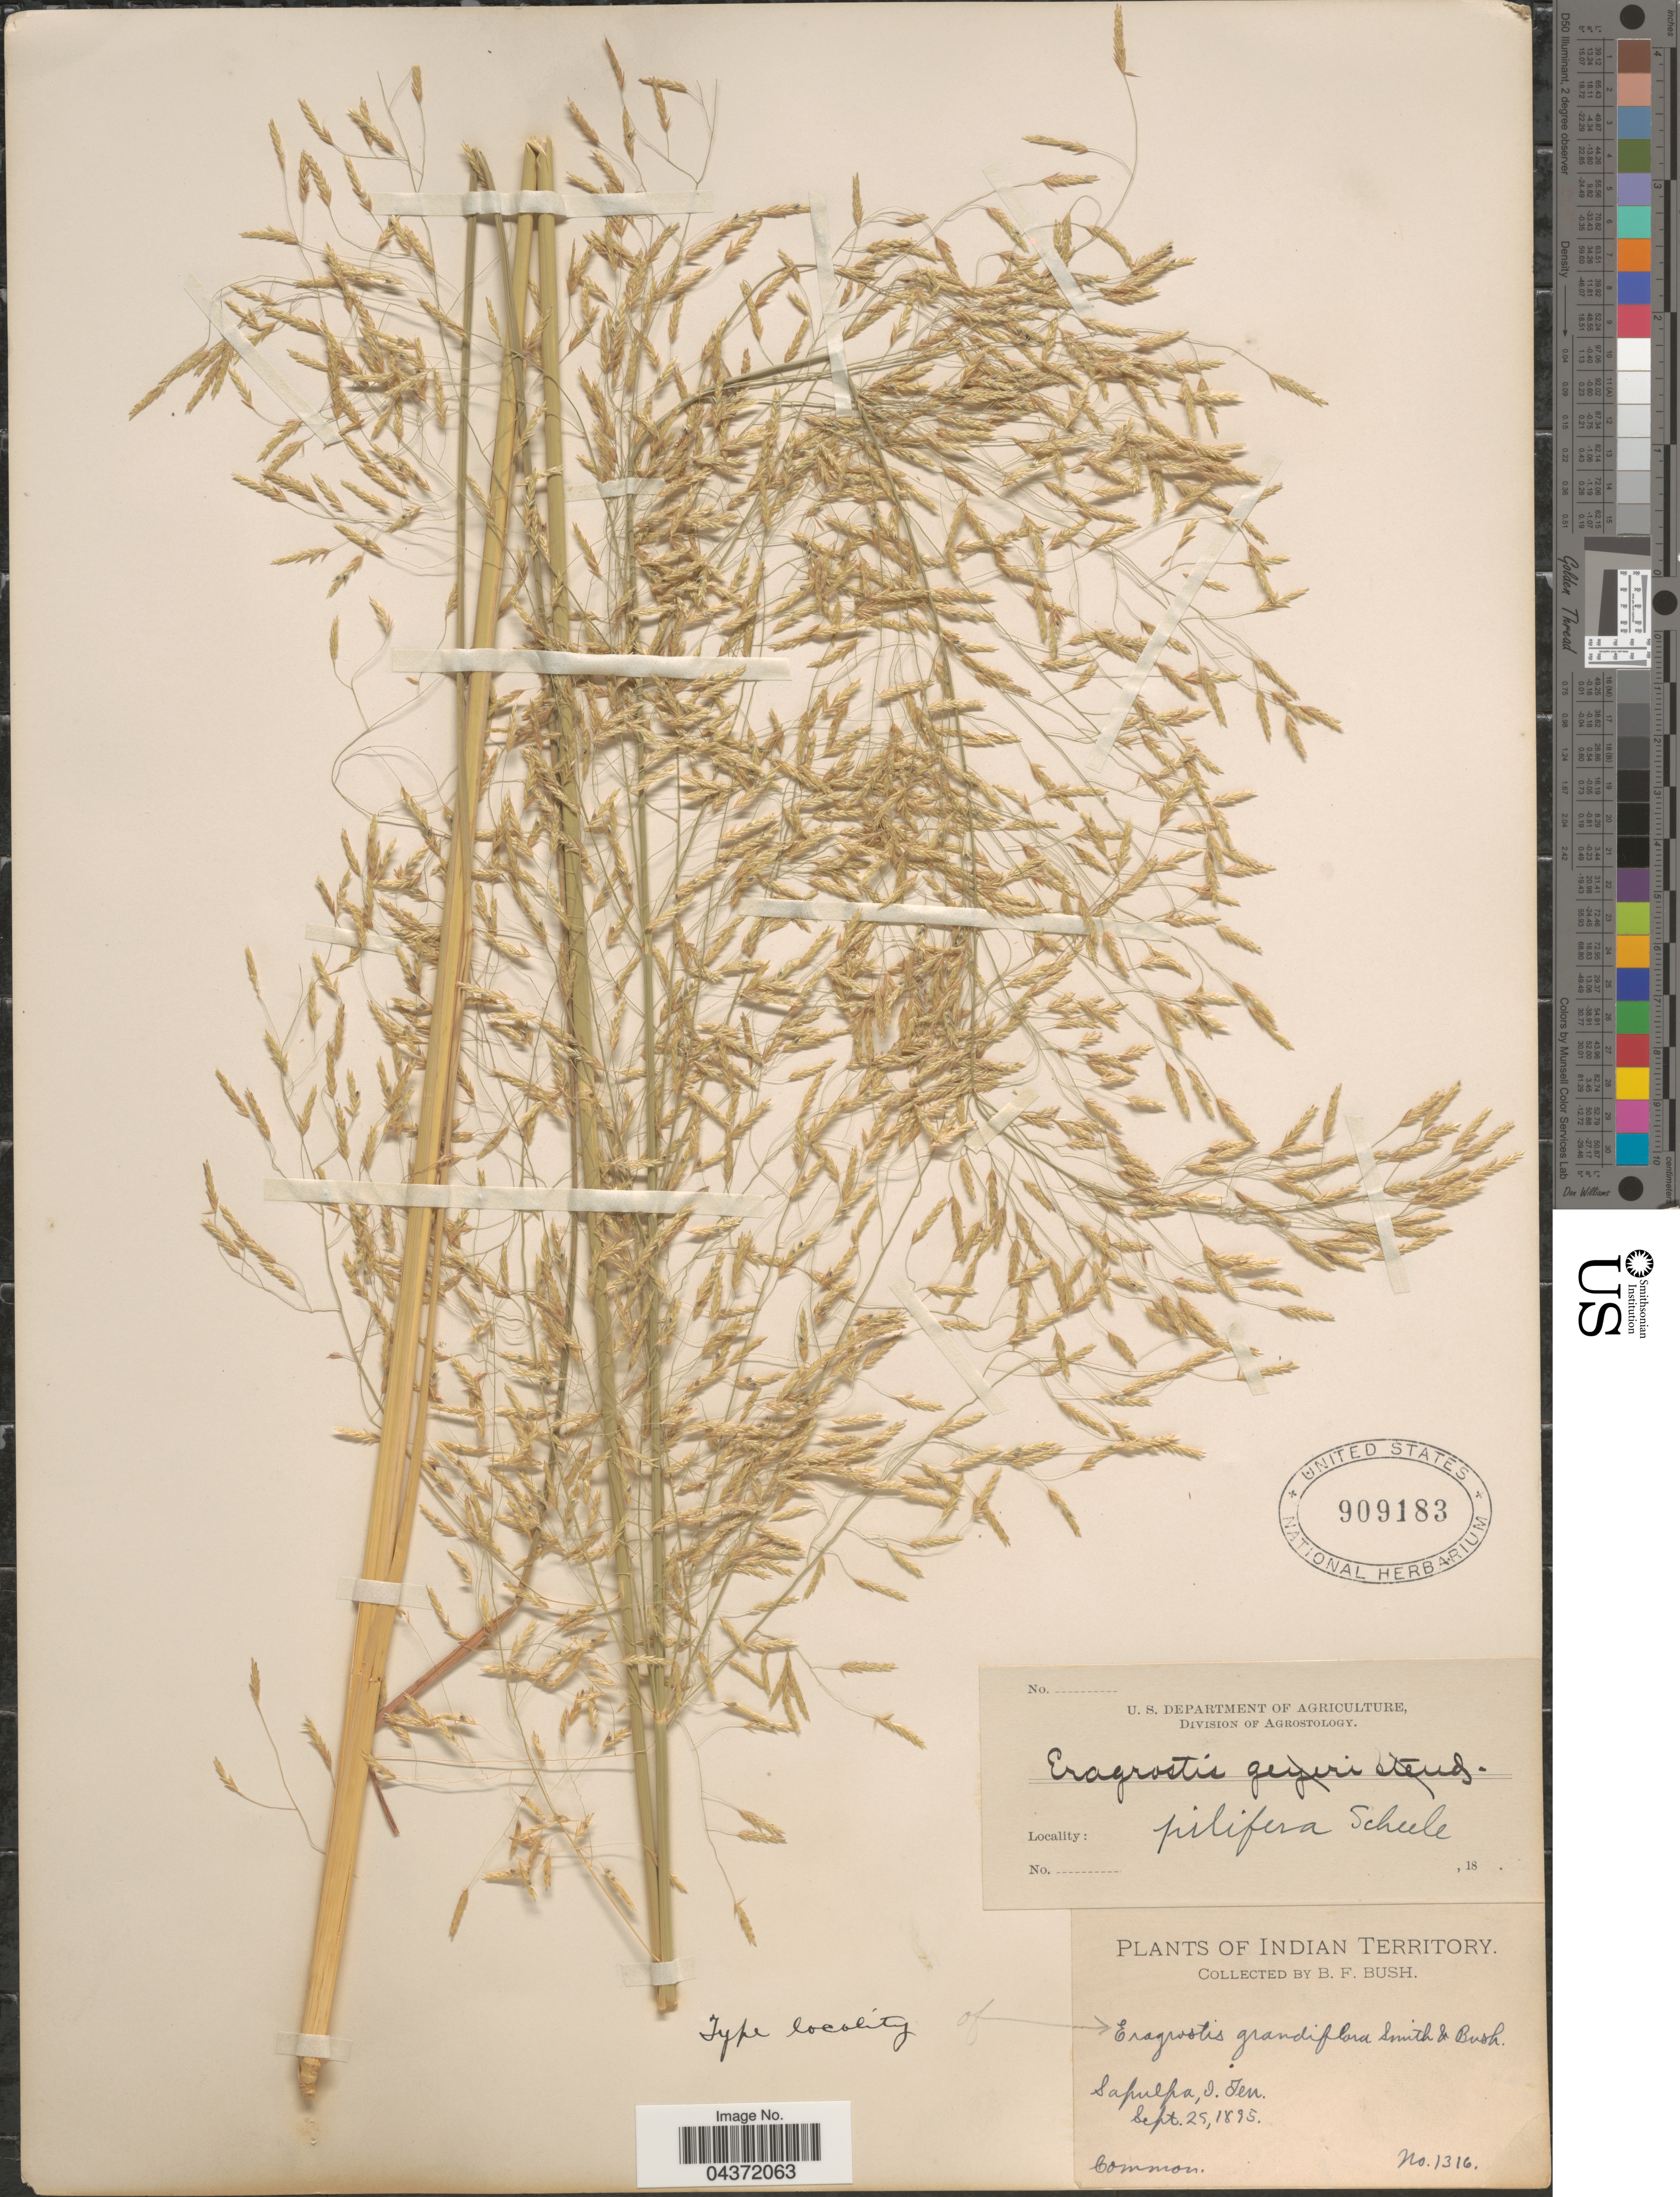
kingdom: Plantae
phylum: Tracheophyta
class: Liliopsida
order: Poales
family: Poaceae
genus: Eragrostis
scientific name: Eragrostis trichodes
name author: (Nutt.) Alph. Wood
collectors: B. F. Bush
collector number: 1316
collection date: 1895-09-29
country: United States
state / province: Oklahoma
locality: Indian Territory. Sapulpa.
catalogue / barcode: US 909183